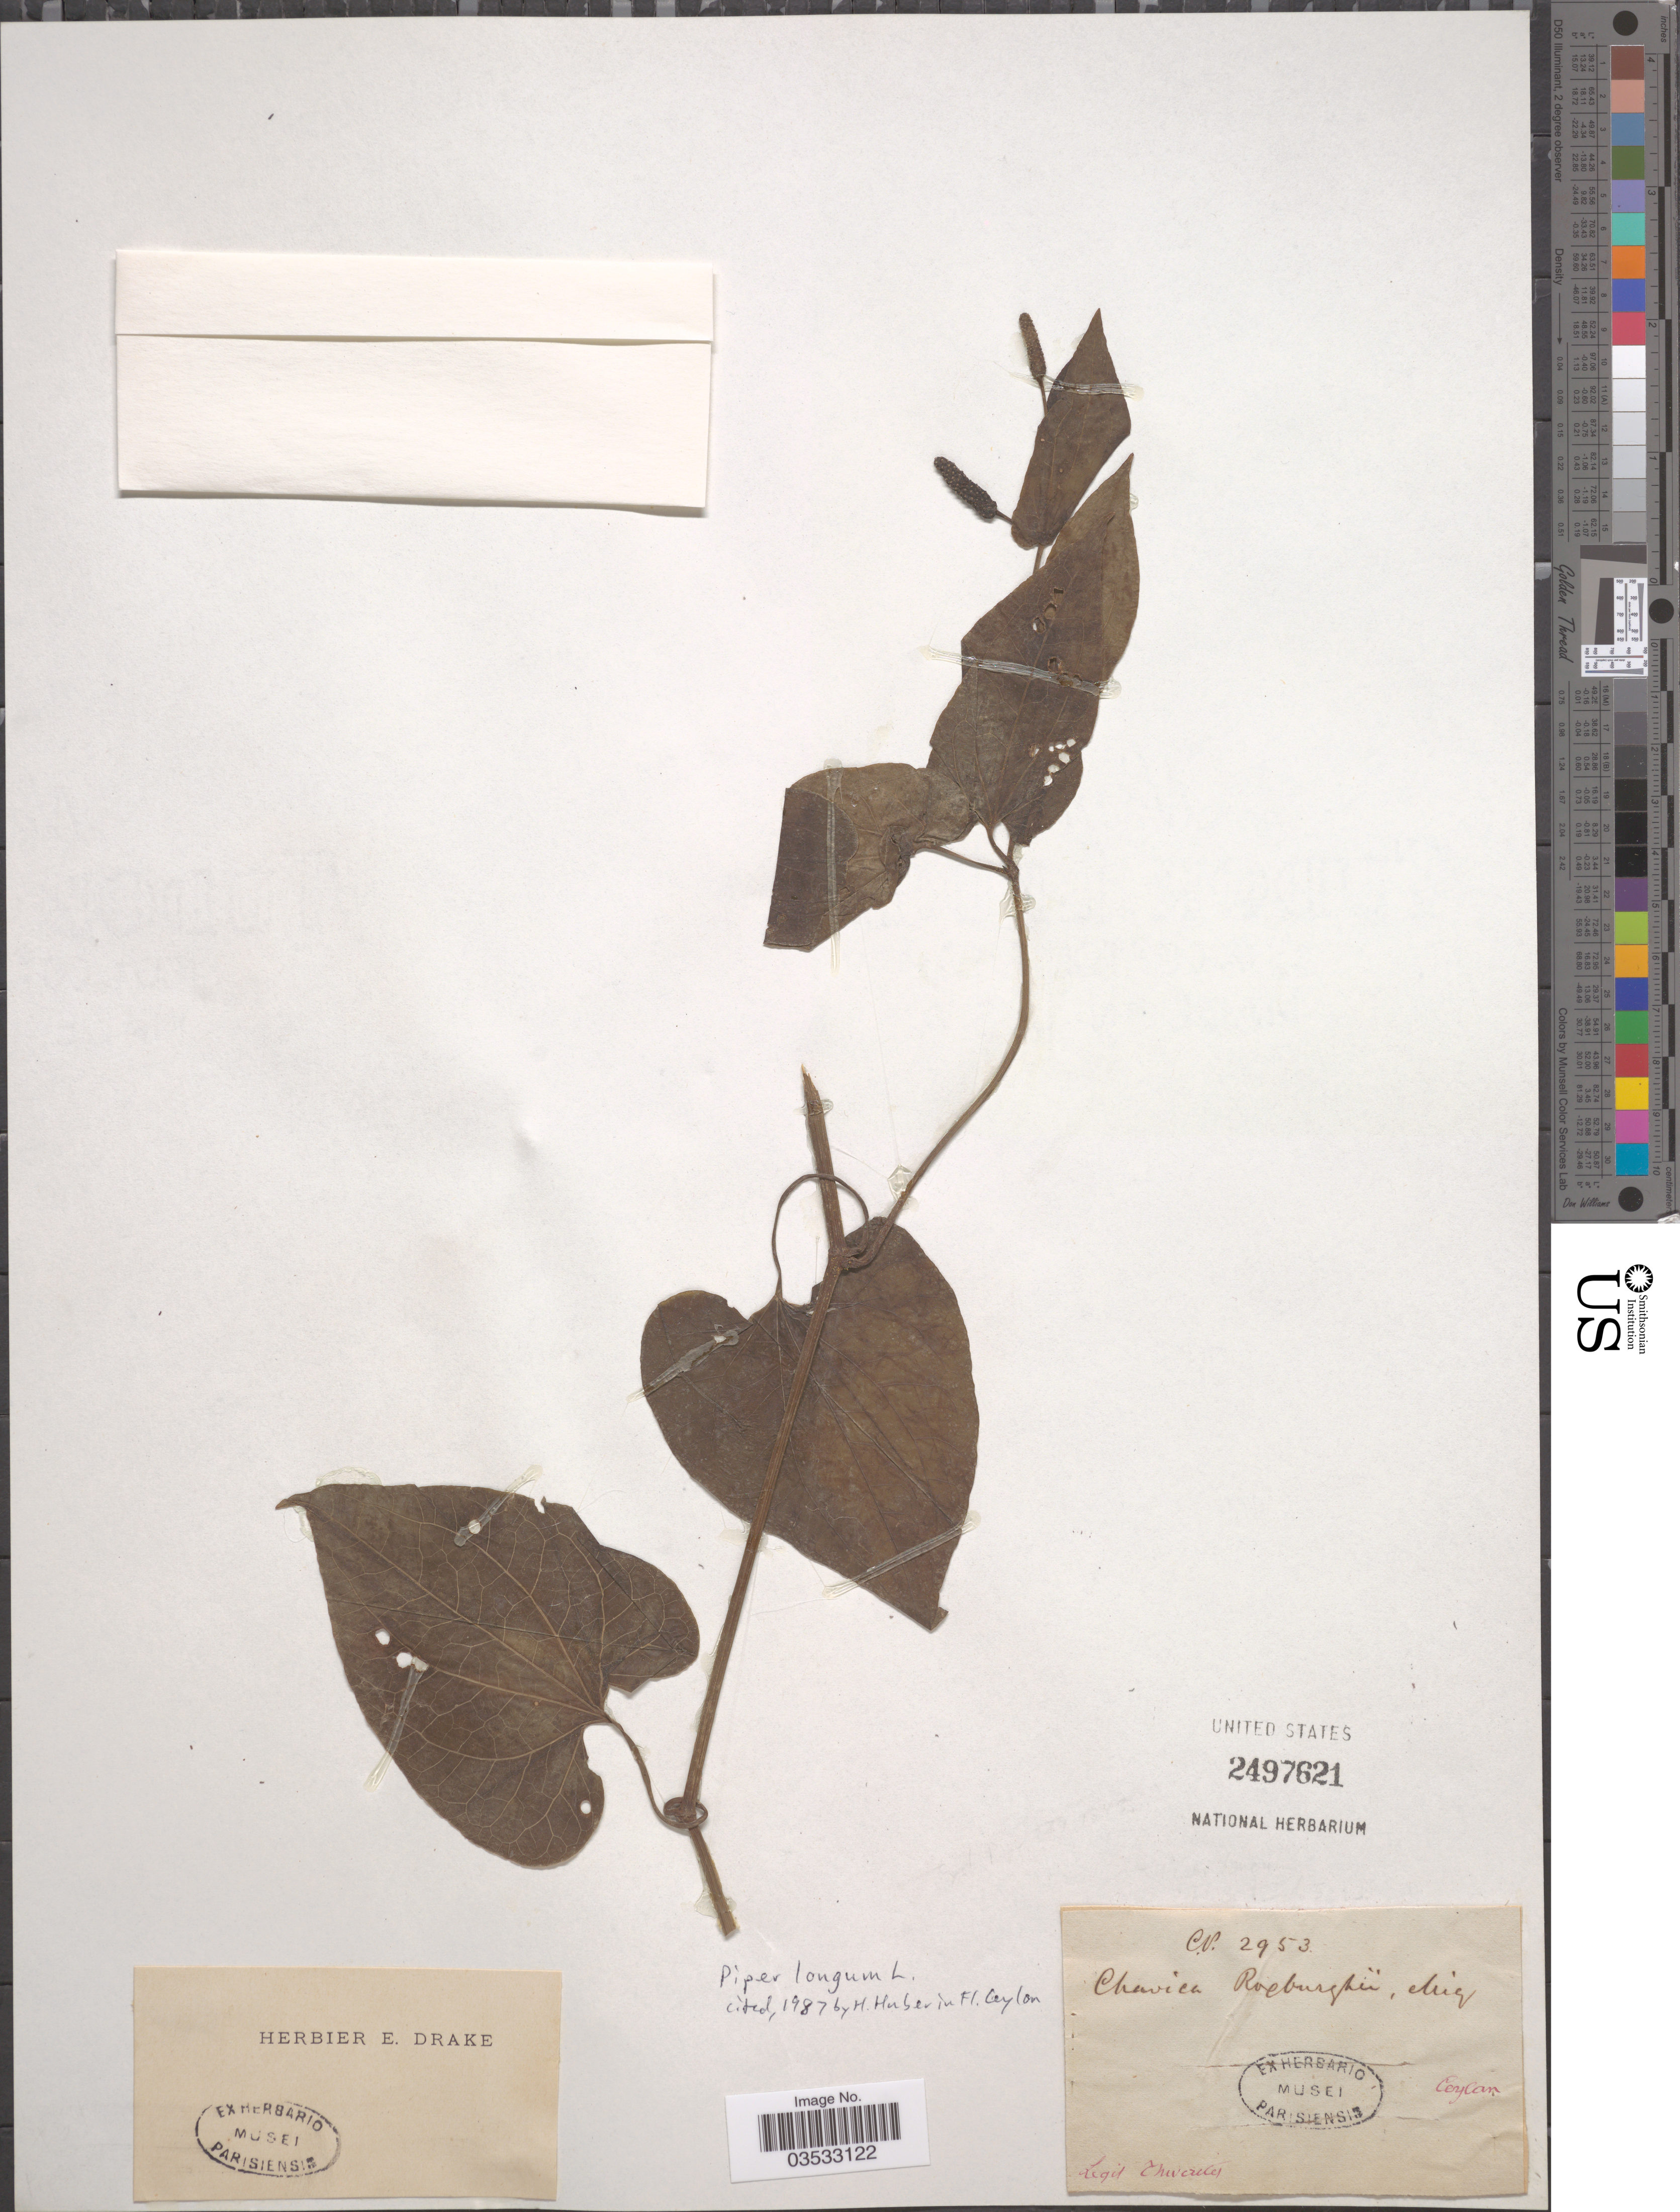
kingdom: Plantae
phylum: Tracheophyta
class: Magnoliopsida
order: Piperales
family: Piperaceae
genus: Piper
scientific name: Piper longum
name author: L.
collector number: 2953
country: Sri Lanka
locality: Ceylon.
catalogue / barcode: US 2497621